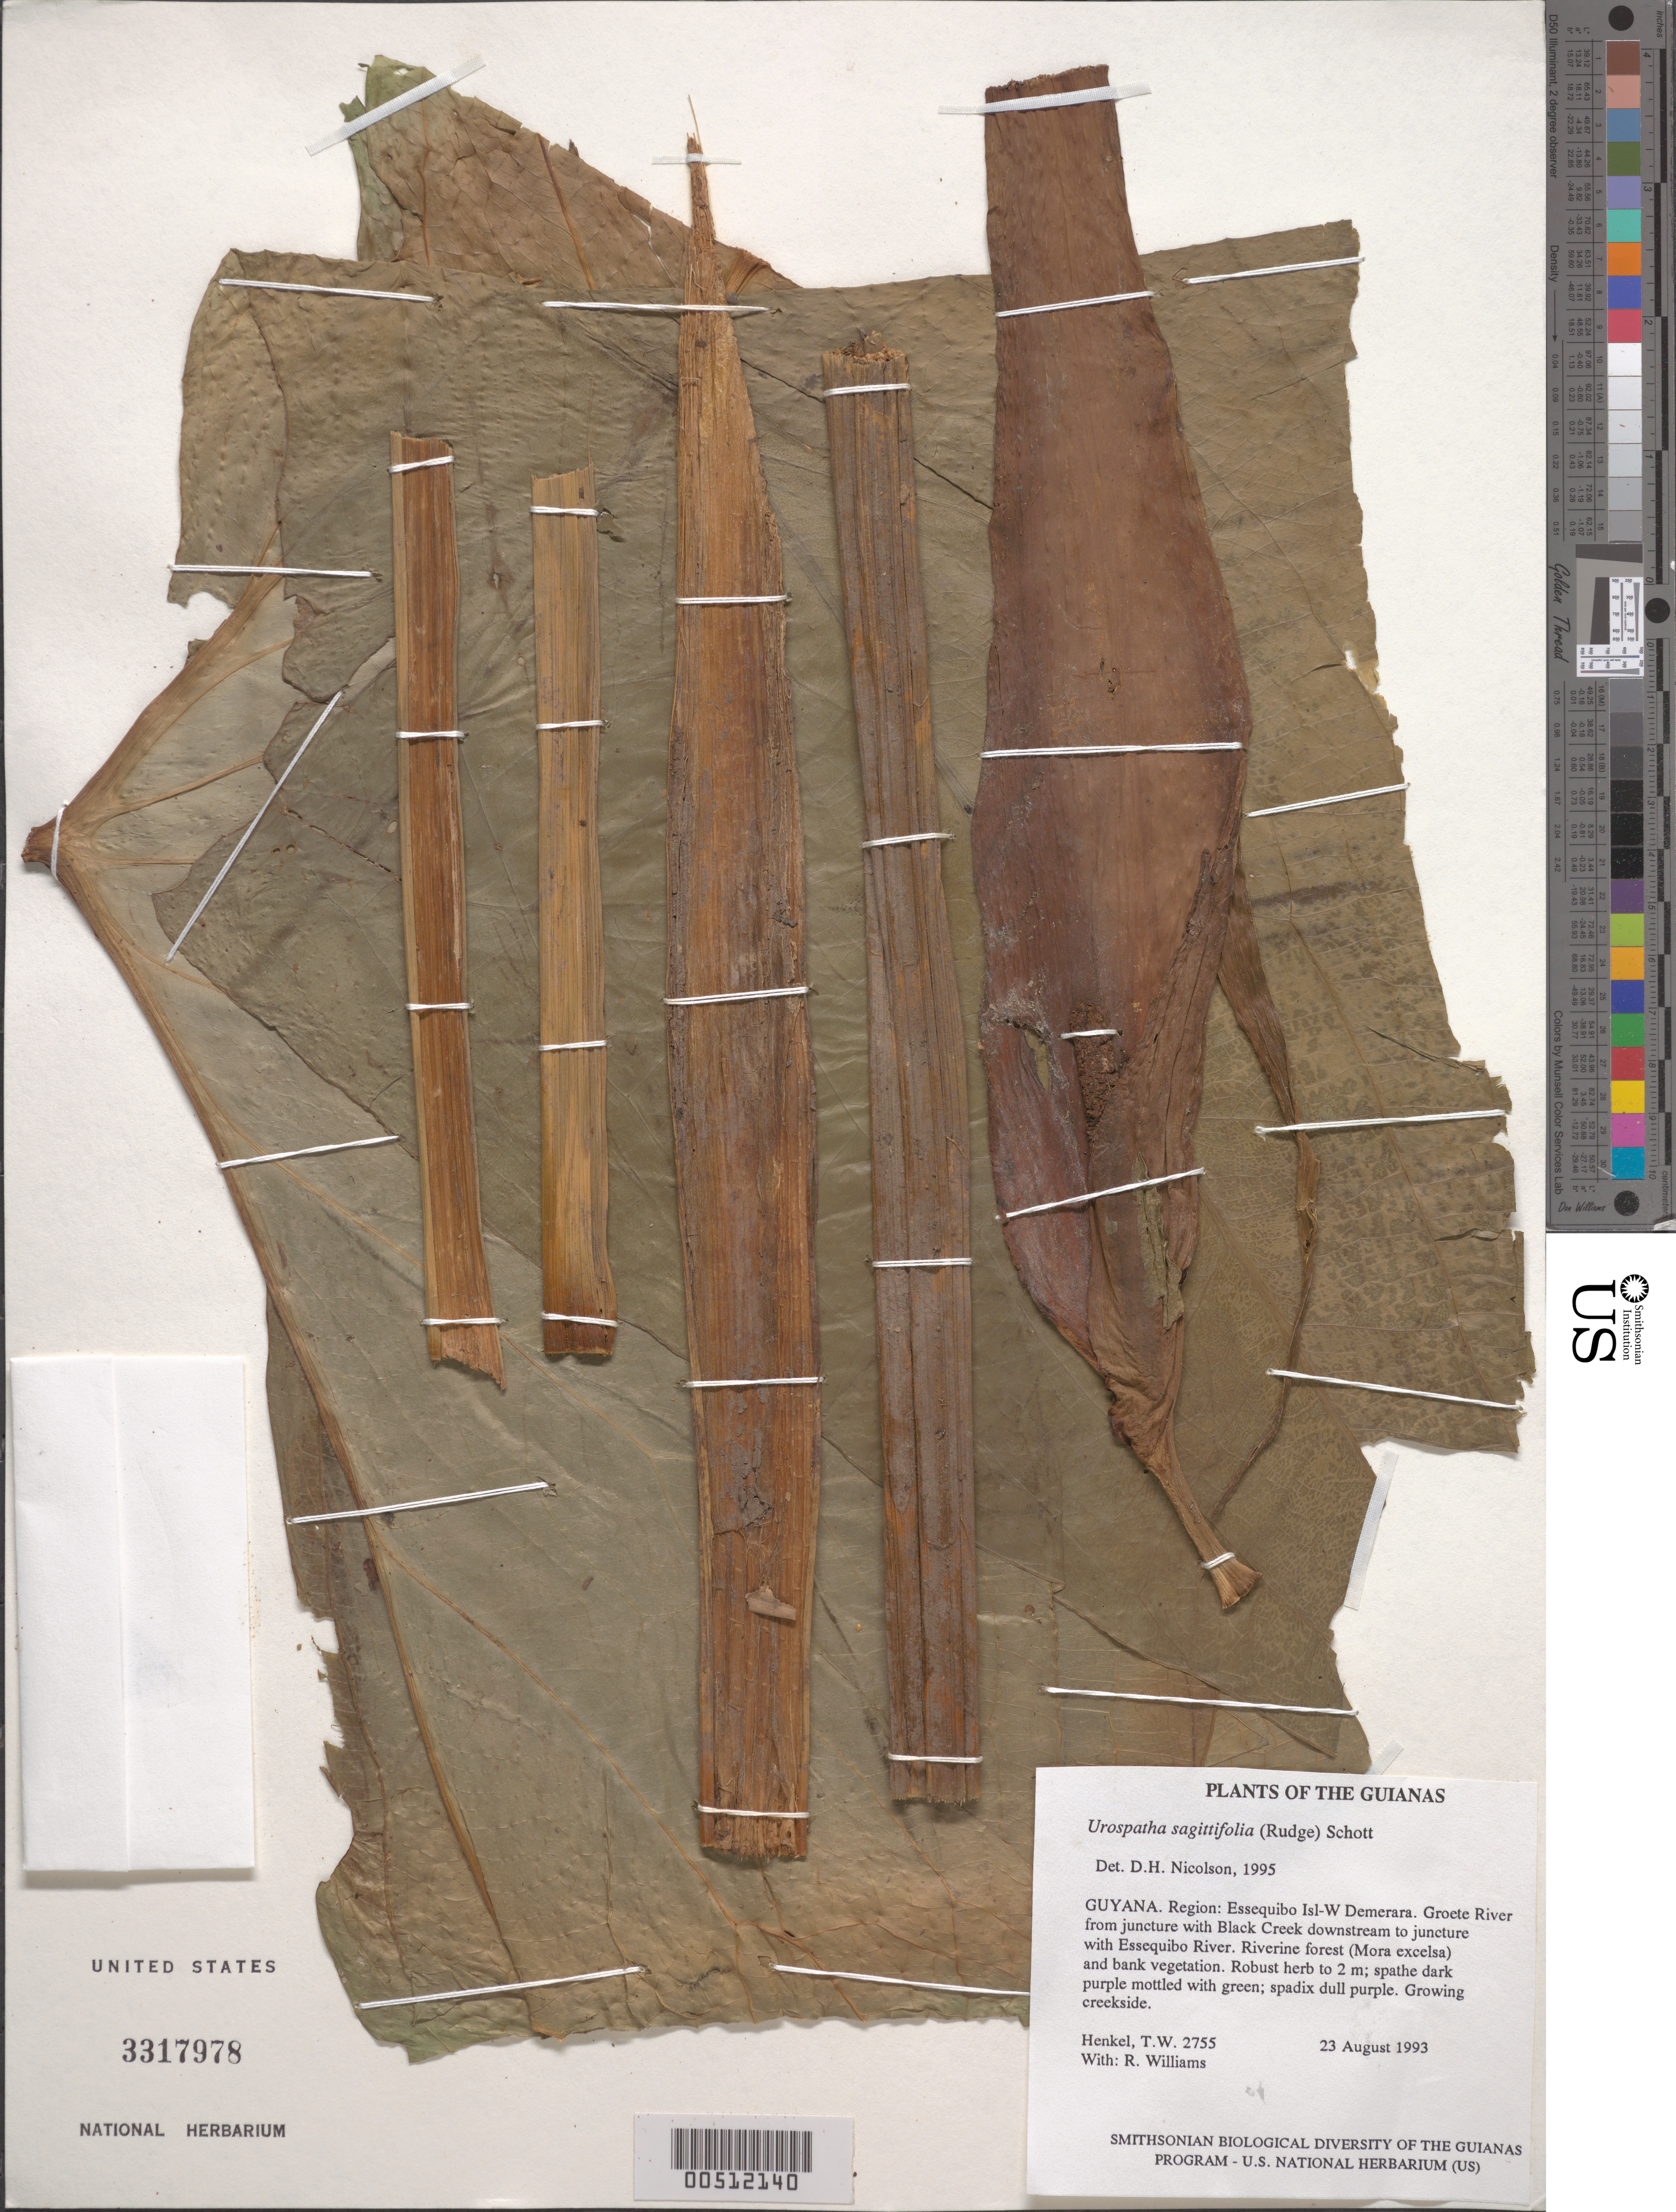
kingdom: Plantae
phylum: Tracheophyta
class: Liliopsida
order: Alismatales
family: Araceae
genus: Urospatha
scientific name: Urospatha sagittifolia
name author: (Rudge) Schott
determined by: Nicolson, Dan H.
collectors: T. Henkel & R. Williams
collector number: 2755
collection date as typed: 23 August 1993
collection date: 1993-08-23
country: Guyana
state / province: Essequibo Isl-W. Demerara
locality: Groete R from juncture with Black Cr. downstream to juncture with Essequibo R.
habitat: Riverine forest (Mora excelsa) and bank vegetation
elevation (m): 8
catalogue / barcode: US 3317978